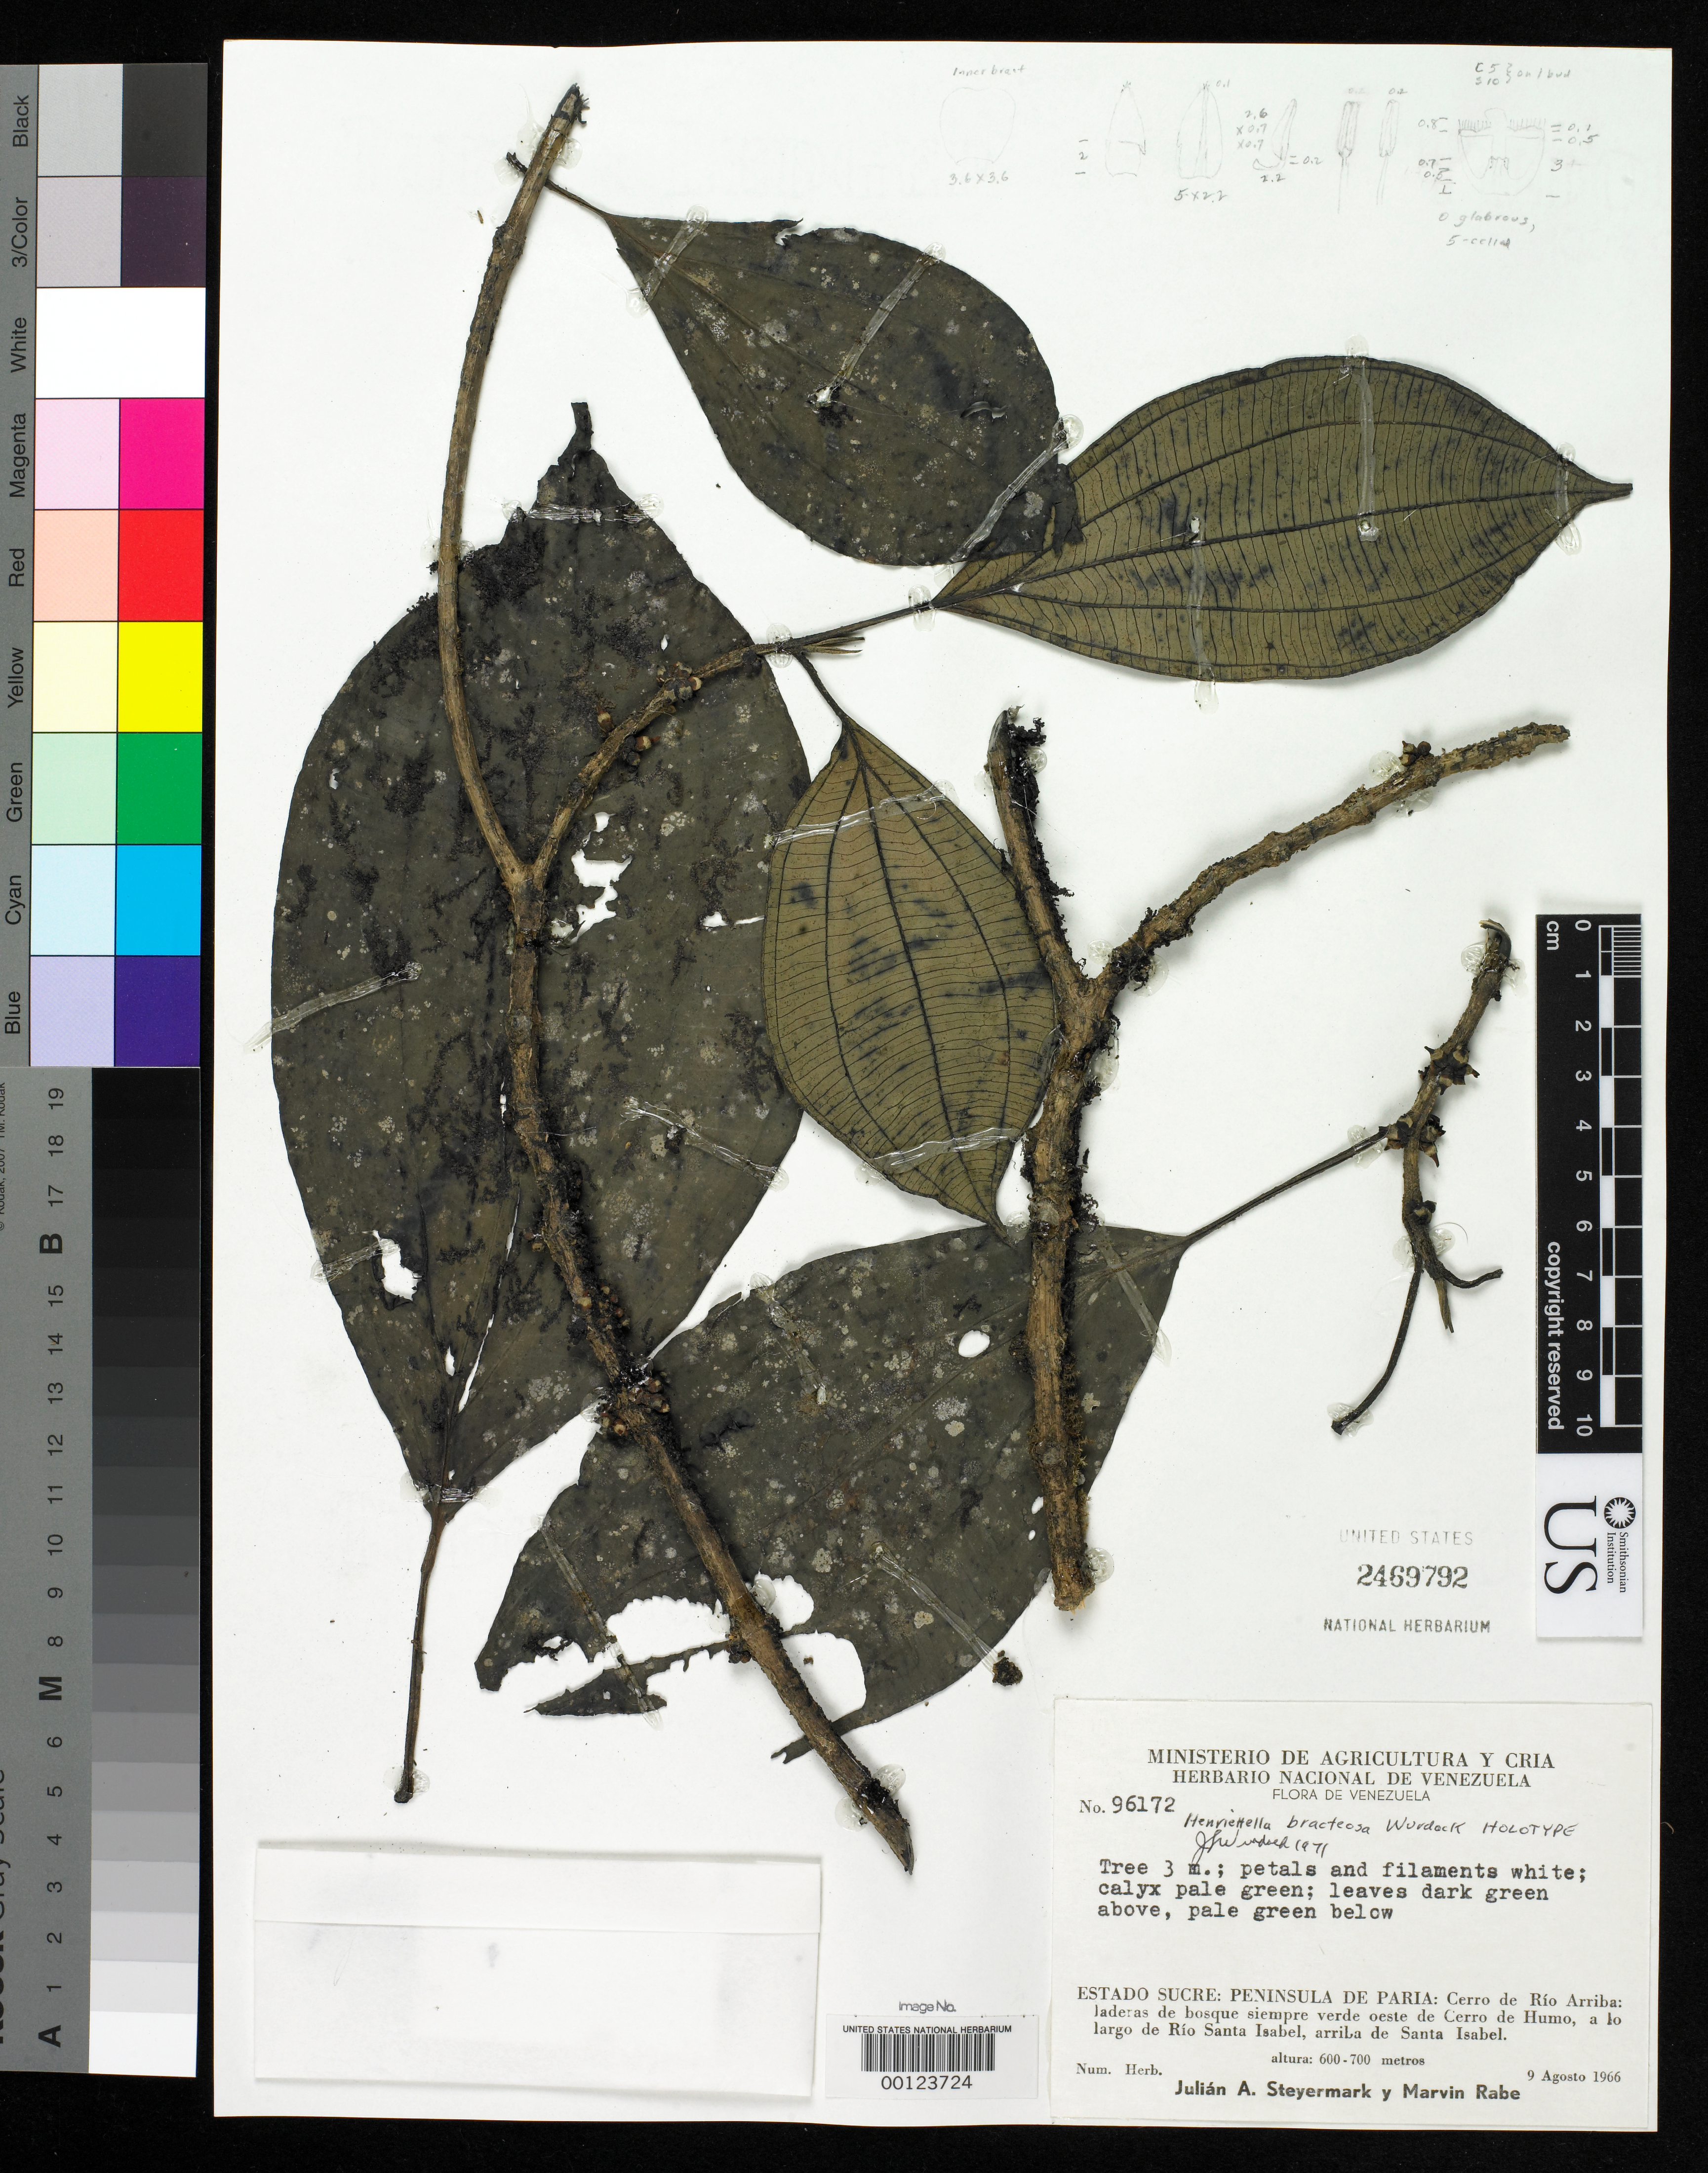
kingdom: Plantae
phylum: Tracheophyta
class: Magnoliopsida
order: Myrtales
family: Melastomataceae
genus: Henriettella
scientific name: Henriettella bracteosa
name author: Wurdack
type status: Holotype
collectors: J. Steyermark & M. Rabe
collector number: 96172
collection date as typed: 09 Aug 1966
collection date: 1966-08-09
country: Venezuela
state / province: Sucre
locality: Cerro de Rio Arriba.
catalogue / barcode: US 2469792